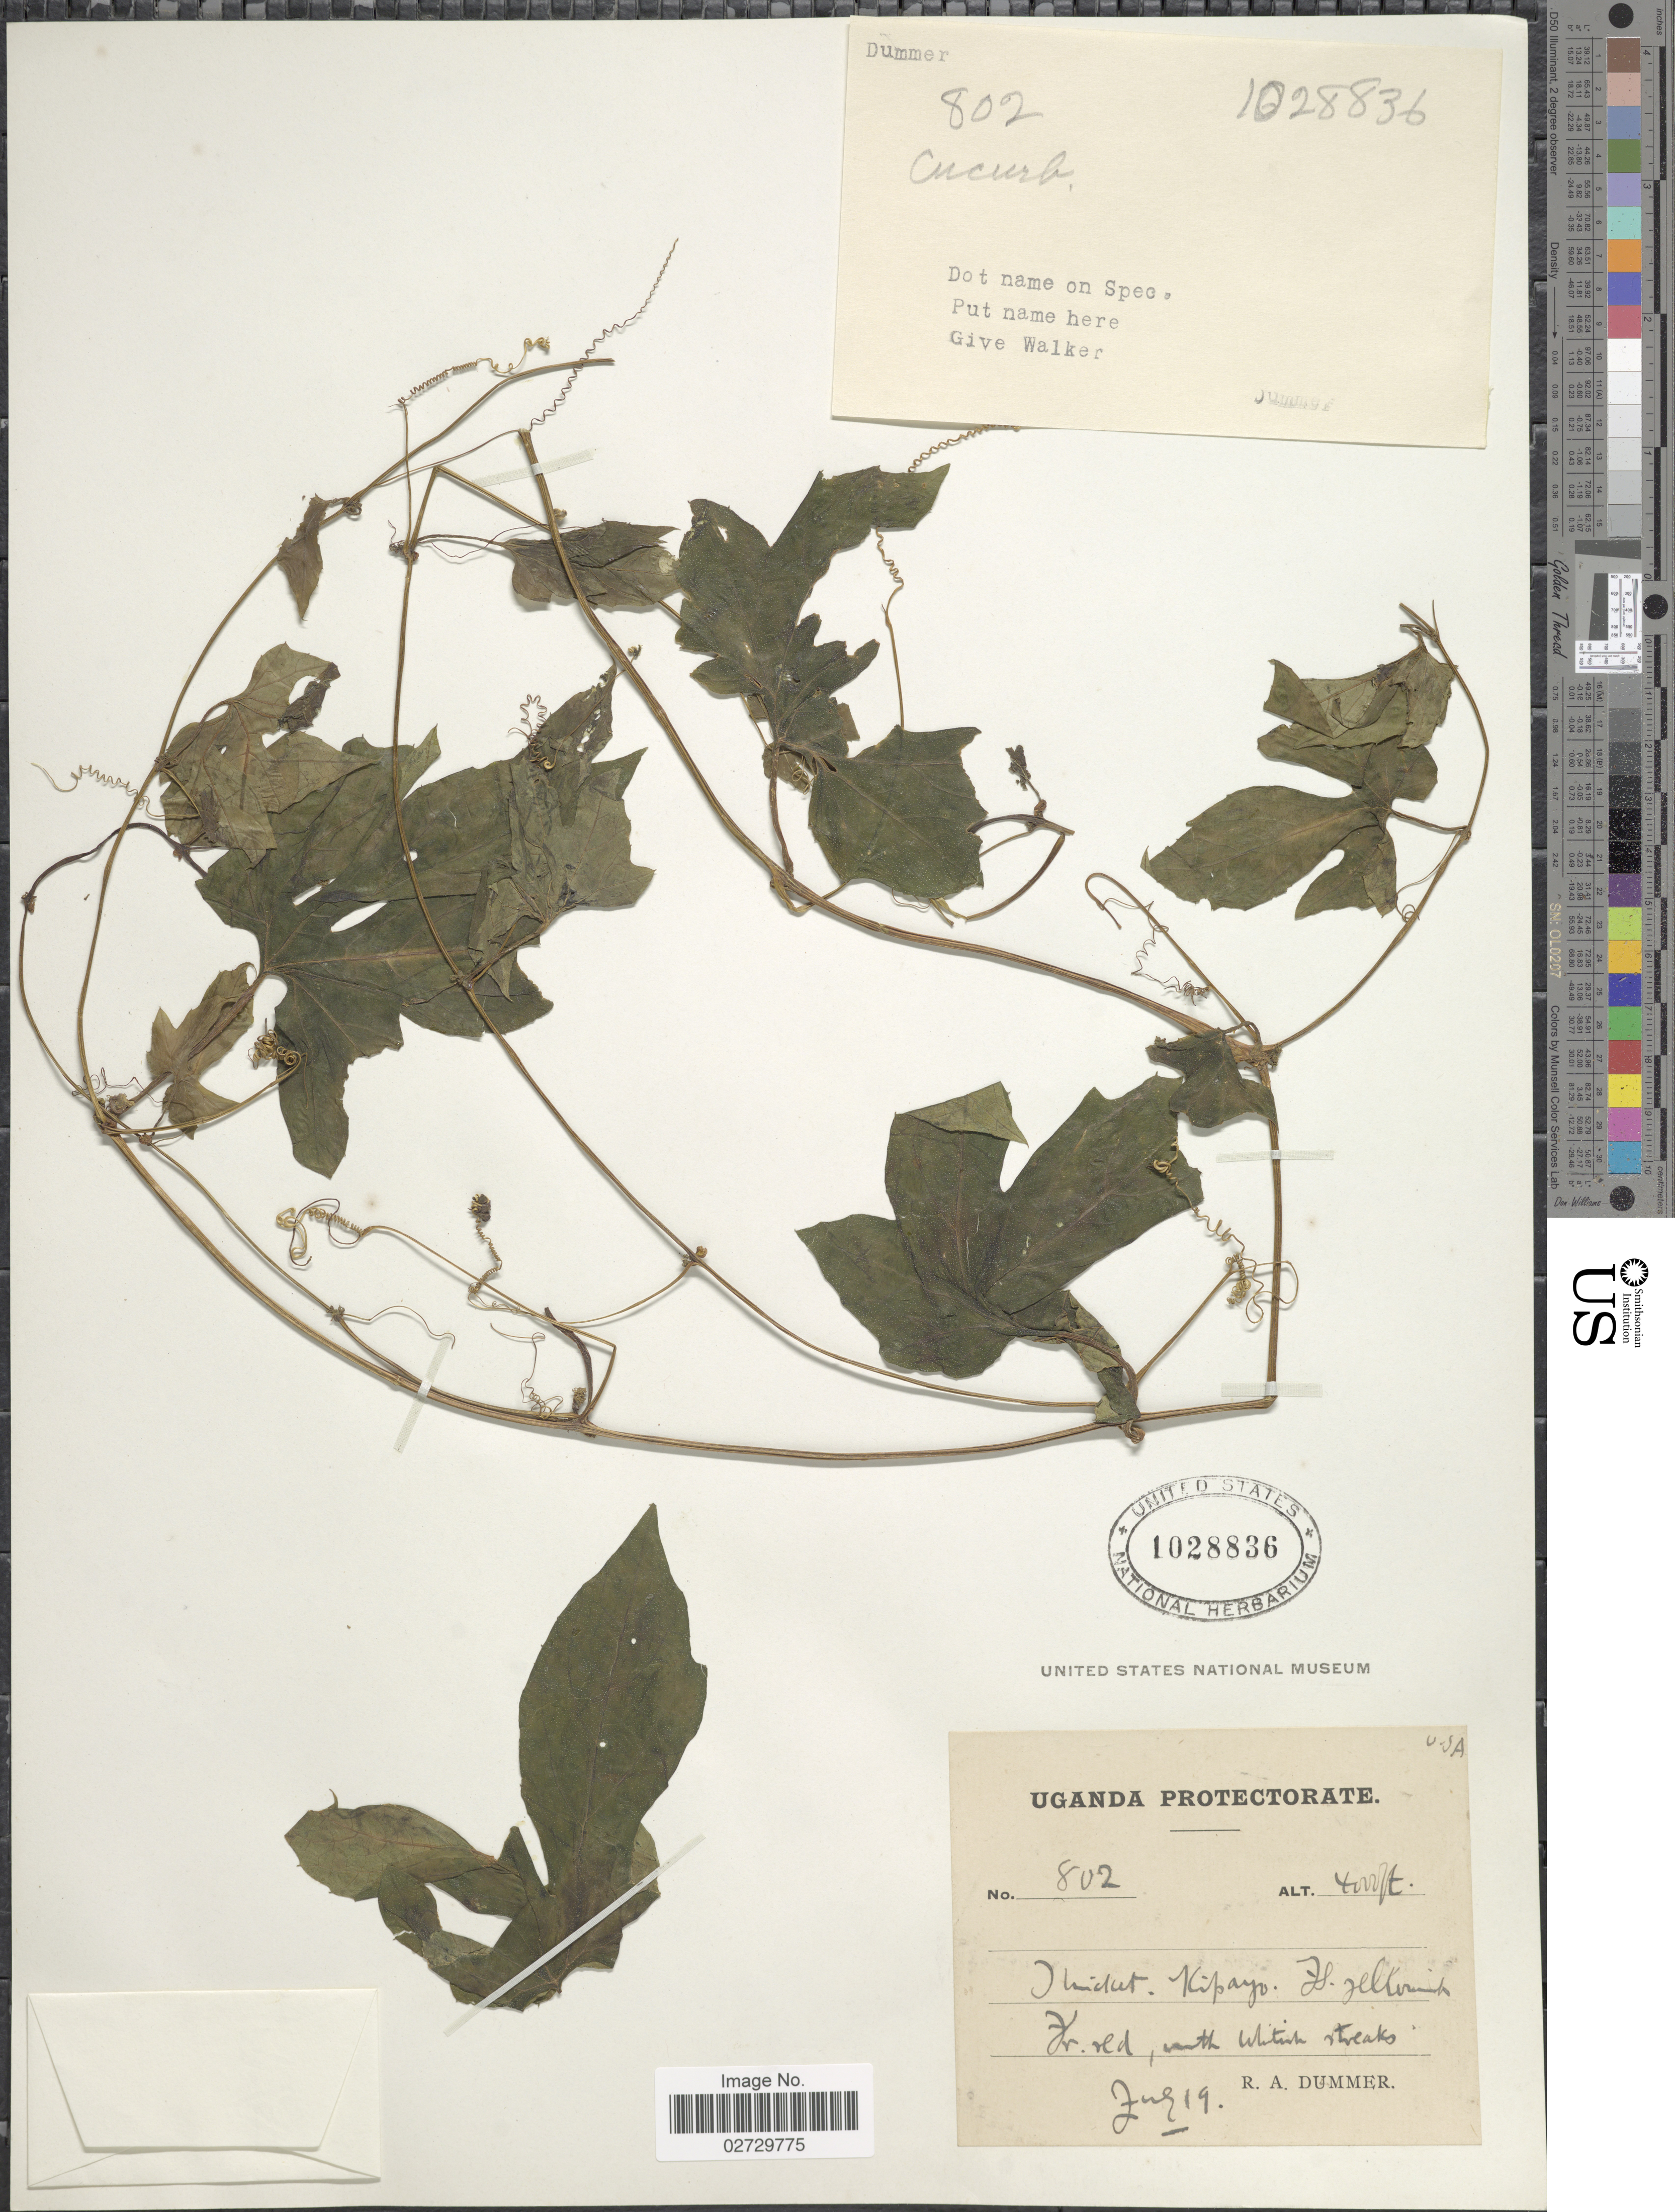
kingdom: Plantae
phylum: Tracheophyta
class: Magnoliopsida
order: Cucurbitales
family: Cucurbitaceae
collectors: R. Dümmer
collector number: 802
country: Uganda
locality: Uganda Protectorate. Kipayo.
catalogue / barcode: US 1028836